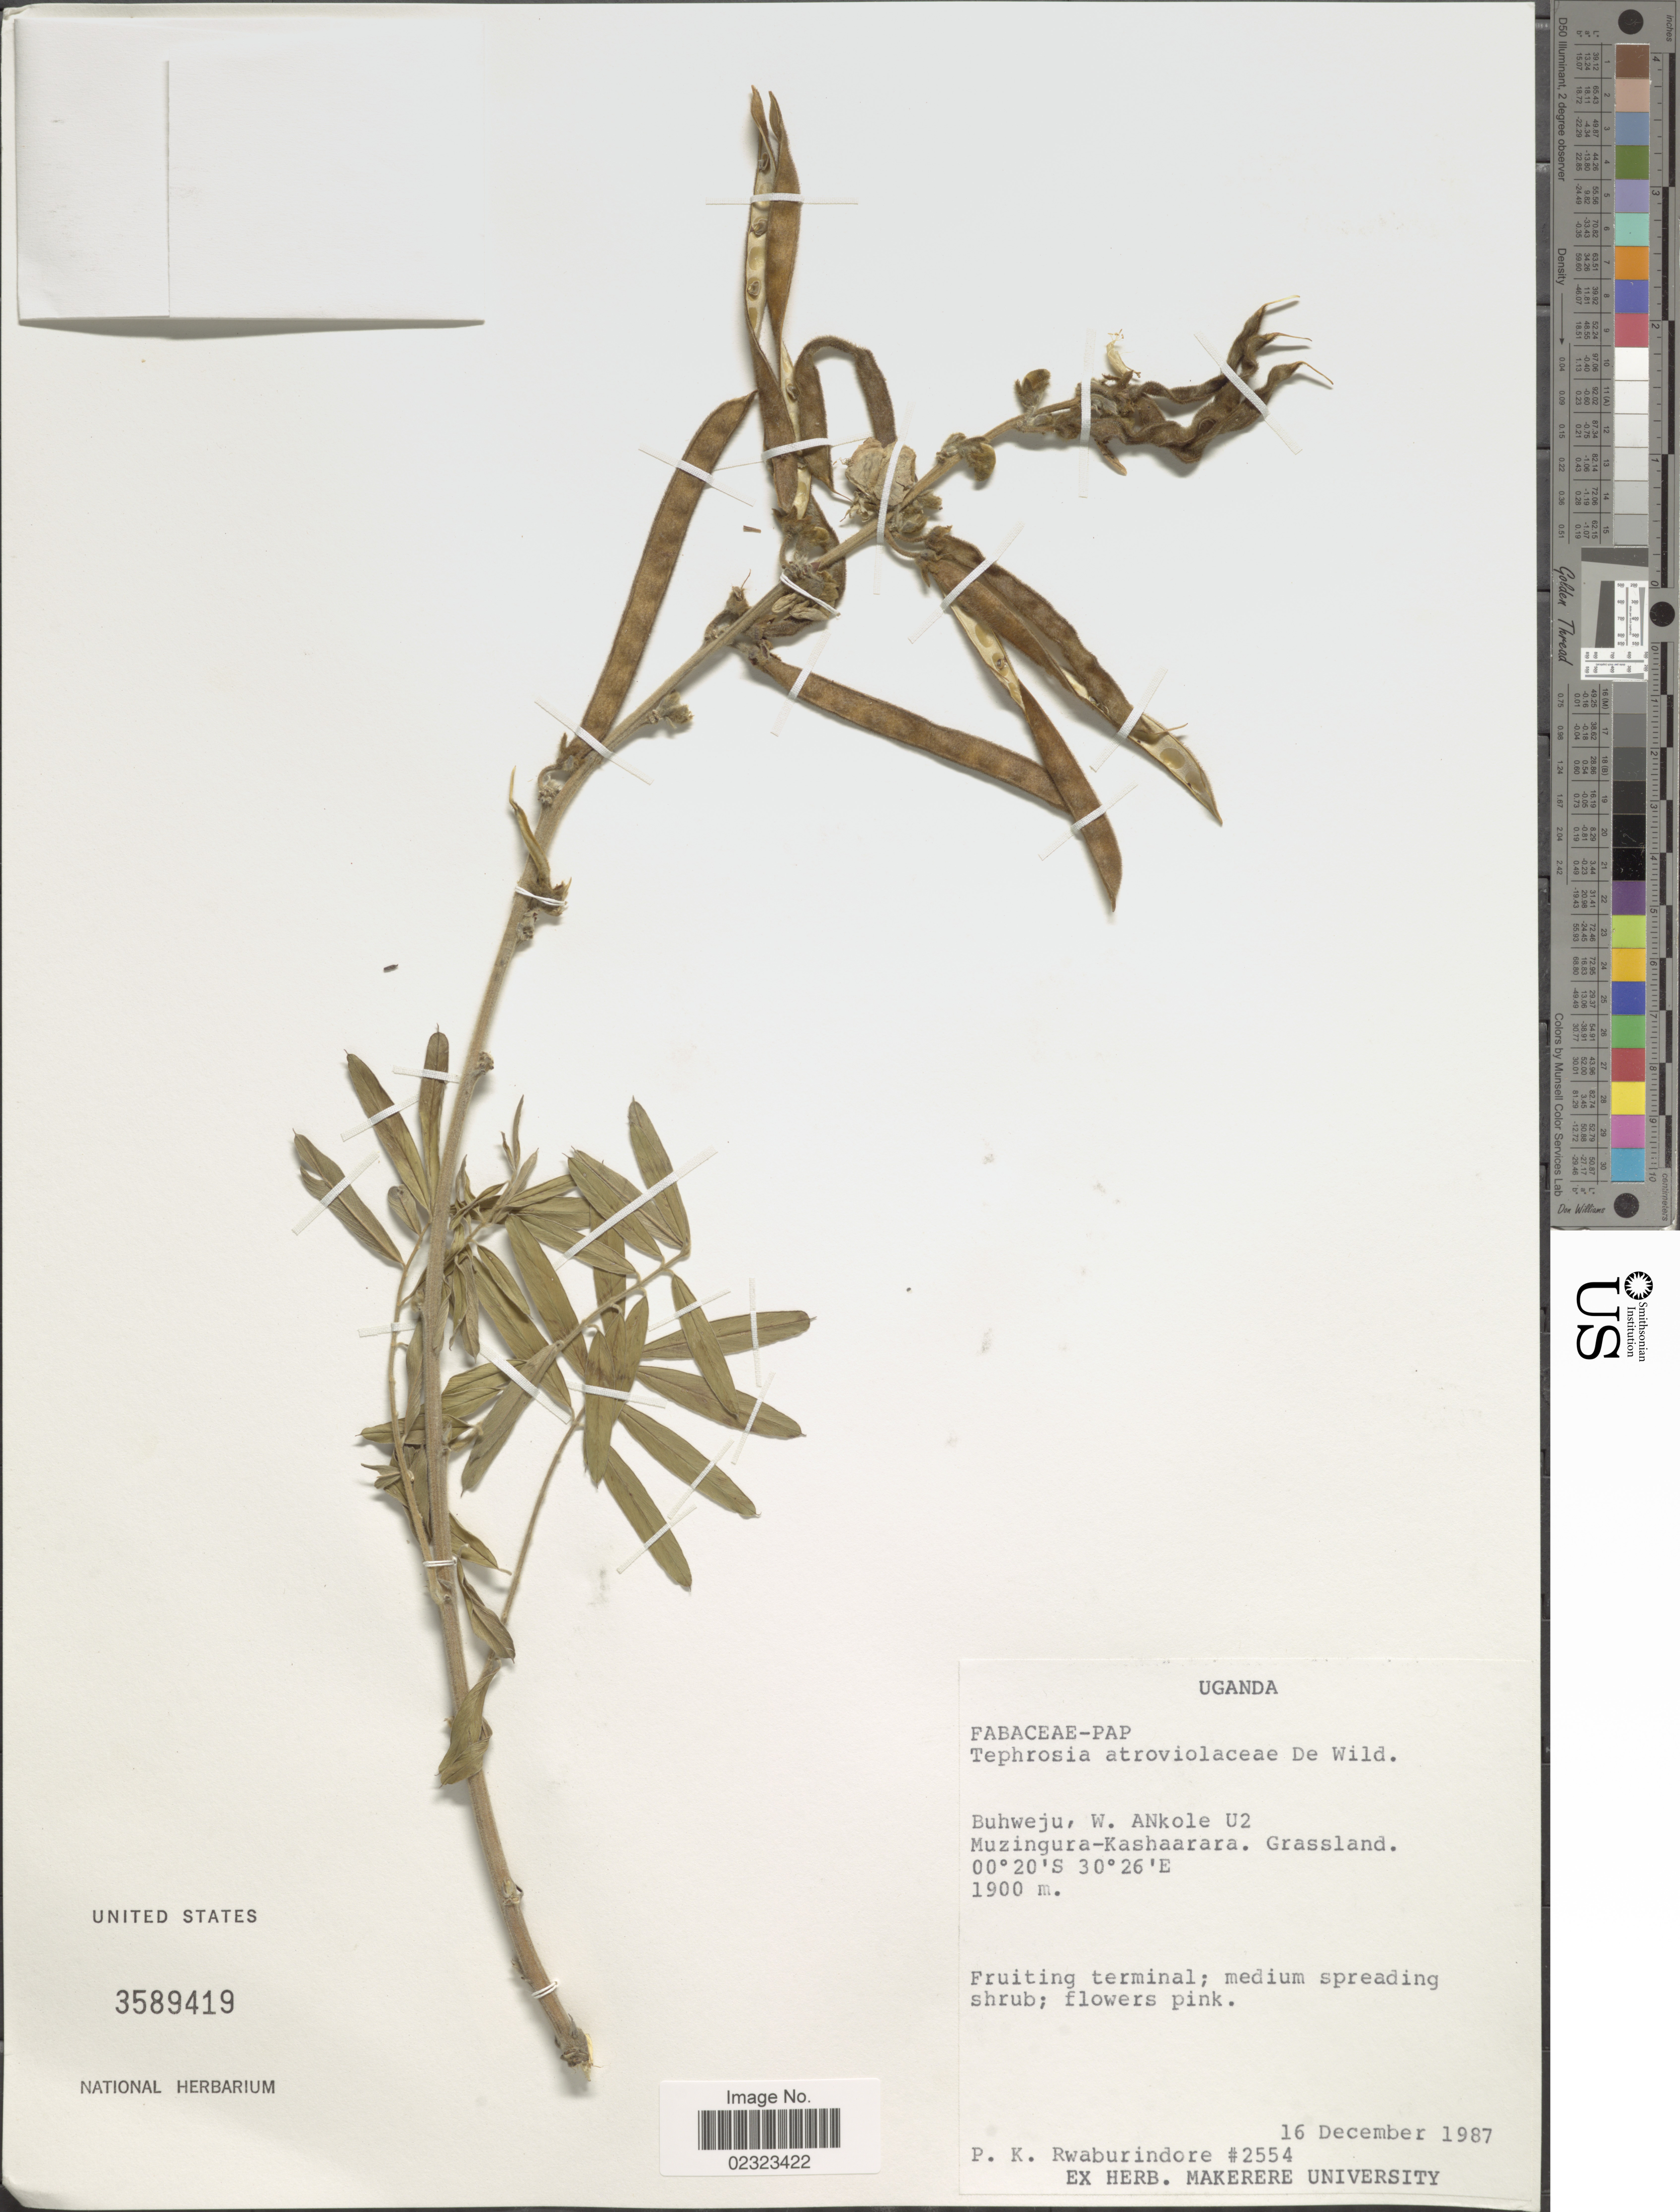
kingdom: Plantae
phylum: Tracheophyta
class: Magnoliopsida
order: Fabales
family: Fabaceae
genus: Tephrosia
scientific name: Tephrosia atroviolacea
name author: Baker f.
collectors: P. Rwaburindore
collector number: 2554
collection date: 1987-12-16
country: Uganda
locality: Buhweju, W. Ankole U2, Muzingura-Kashaarara.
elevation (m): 1900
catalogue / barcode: US 3589419